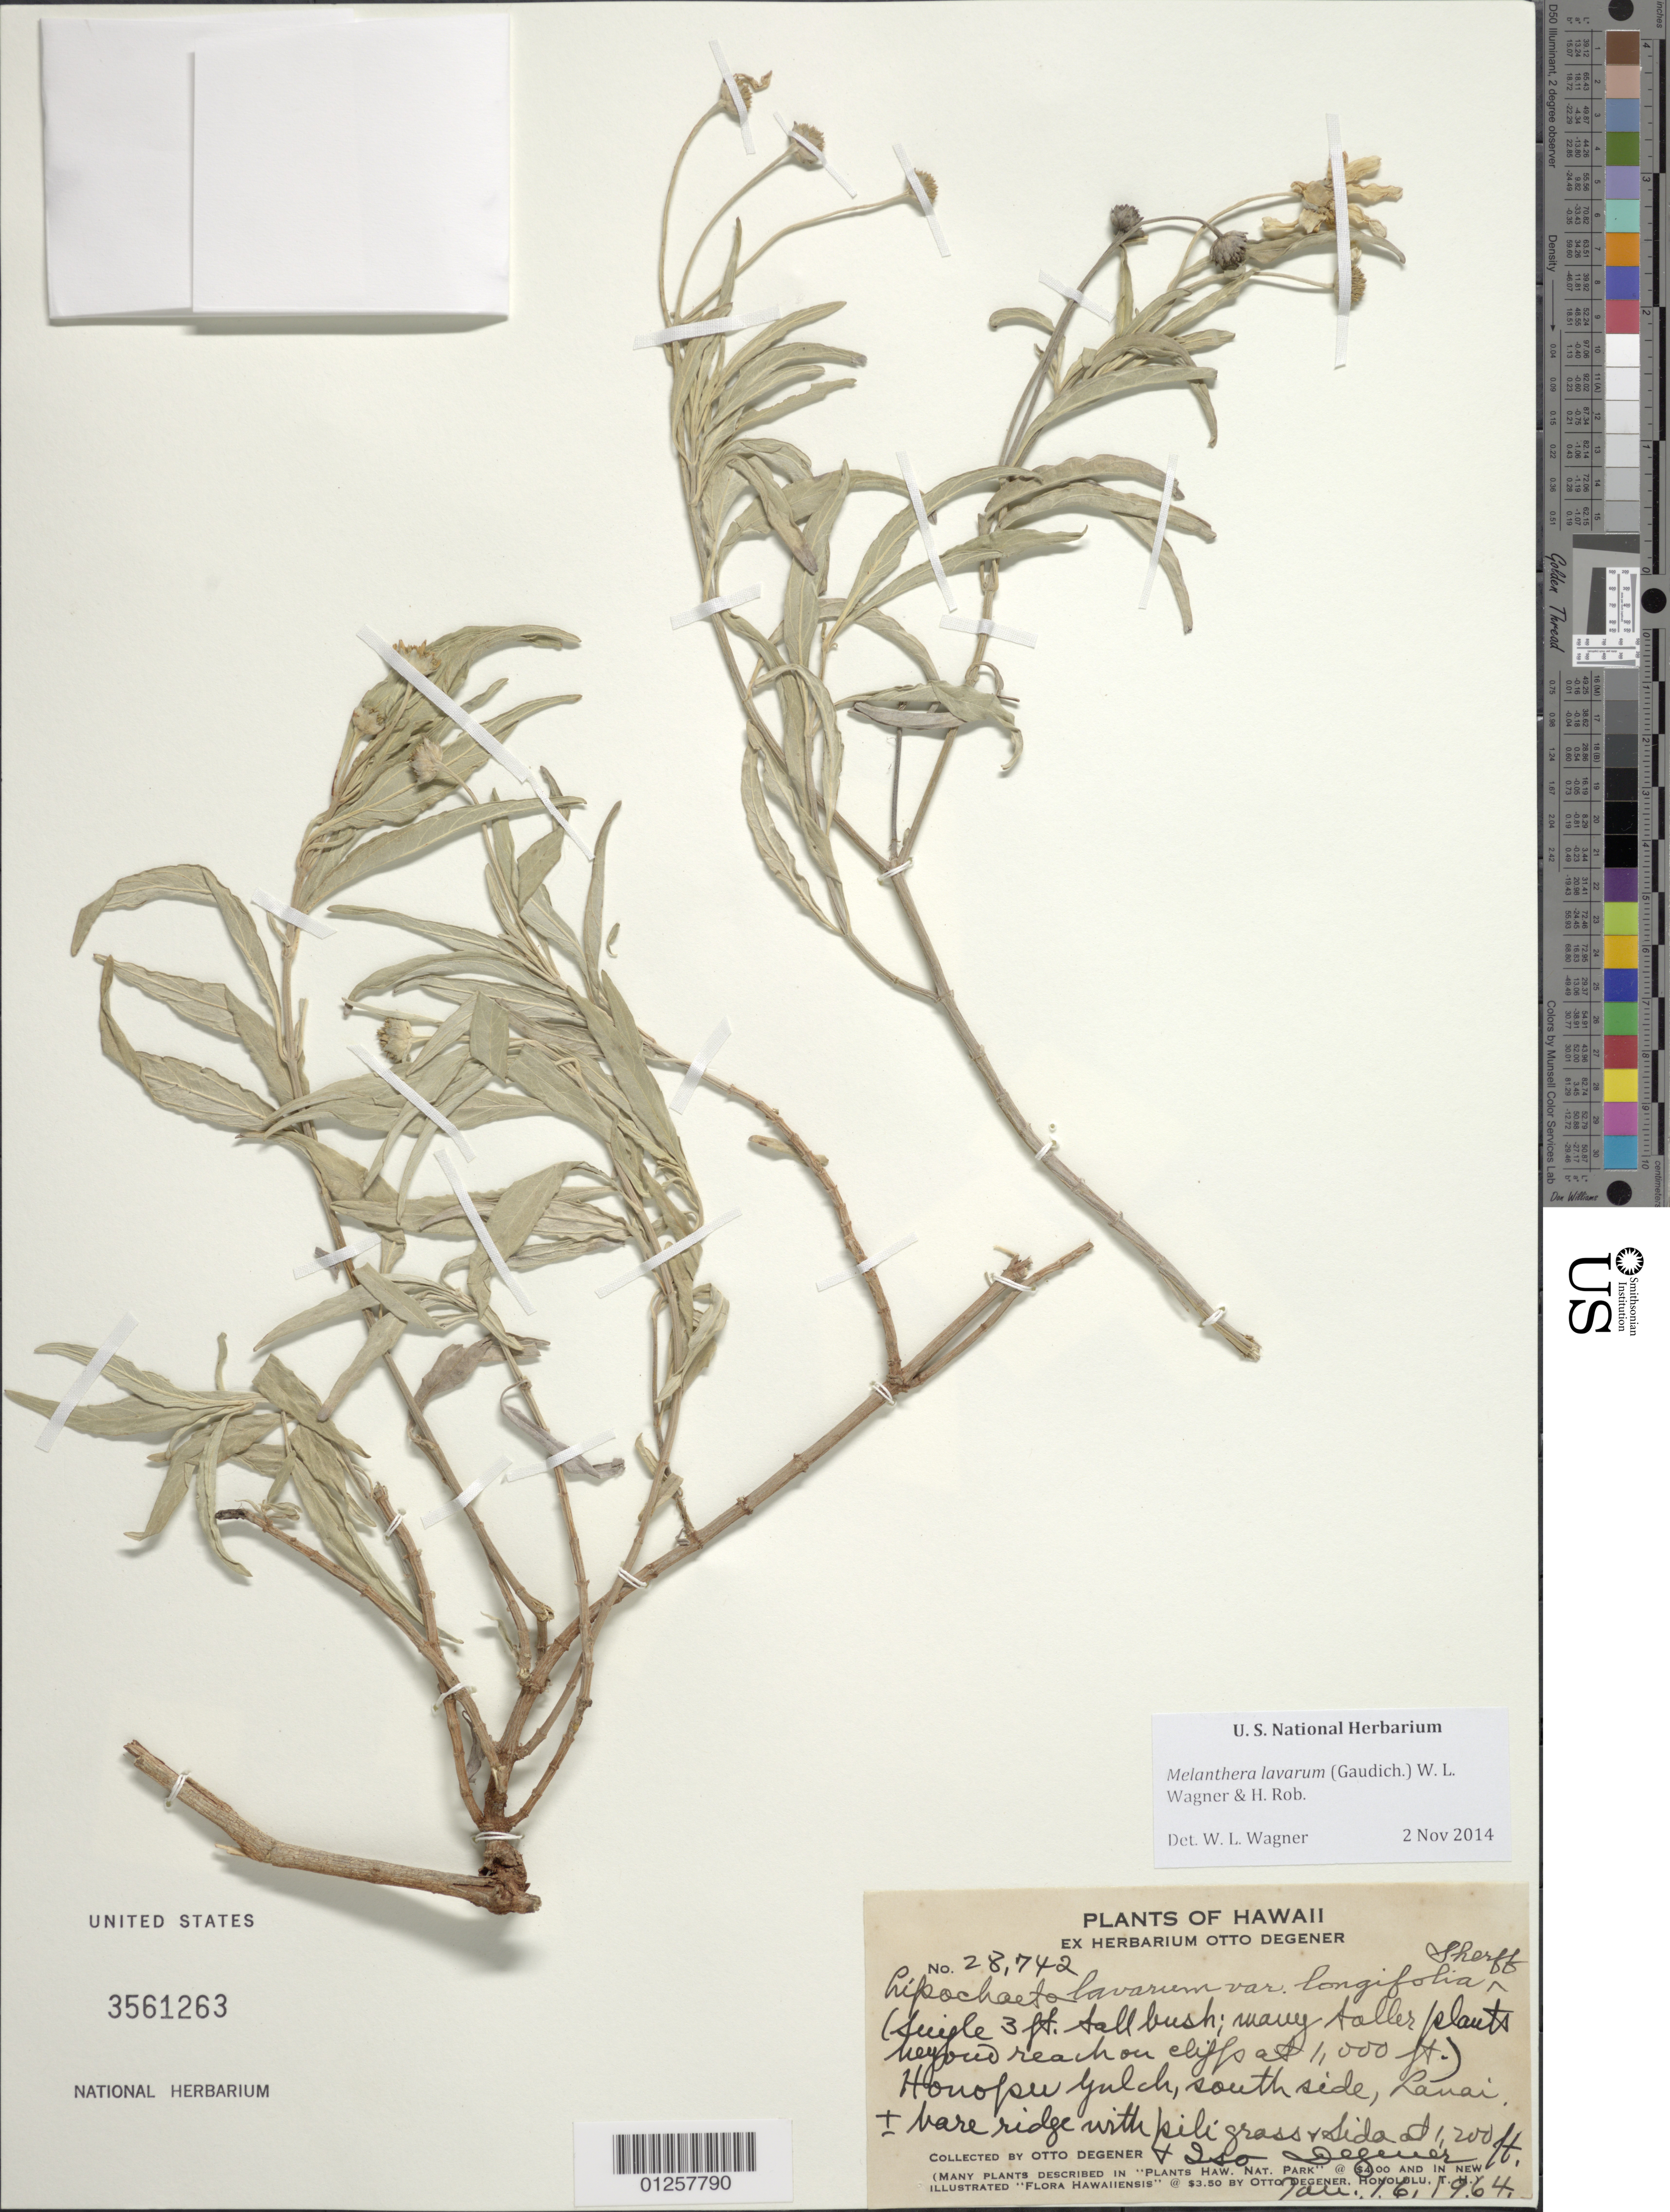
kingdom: Plantae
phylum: Tracheophyta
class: Magnoliopsida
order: Asterales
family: Asteraceae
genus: Wollastonia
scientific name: Wollastonia lavarum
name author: (Gaudich.) Orchard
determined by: Wagner, W. L., (BOT), Smithsonian Institution - National Museum of Natural History (UNITED STATES)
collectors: O. Degener & I. Degener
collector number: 28742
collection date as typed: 1 Jan 1964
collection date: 1964-01-01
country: United States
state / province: Hawaii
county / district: Maui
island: Lana'i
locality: Honopu Gulch, south side.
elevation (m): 366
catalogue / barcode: US 3561263